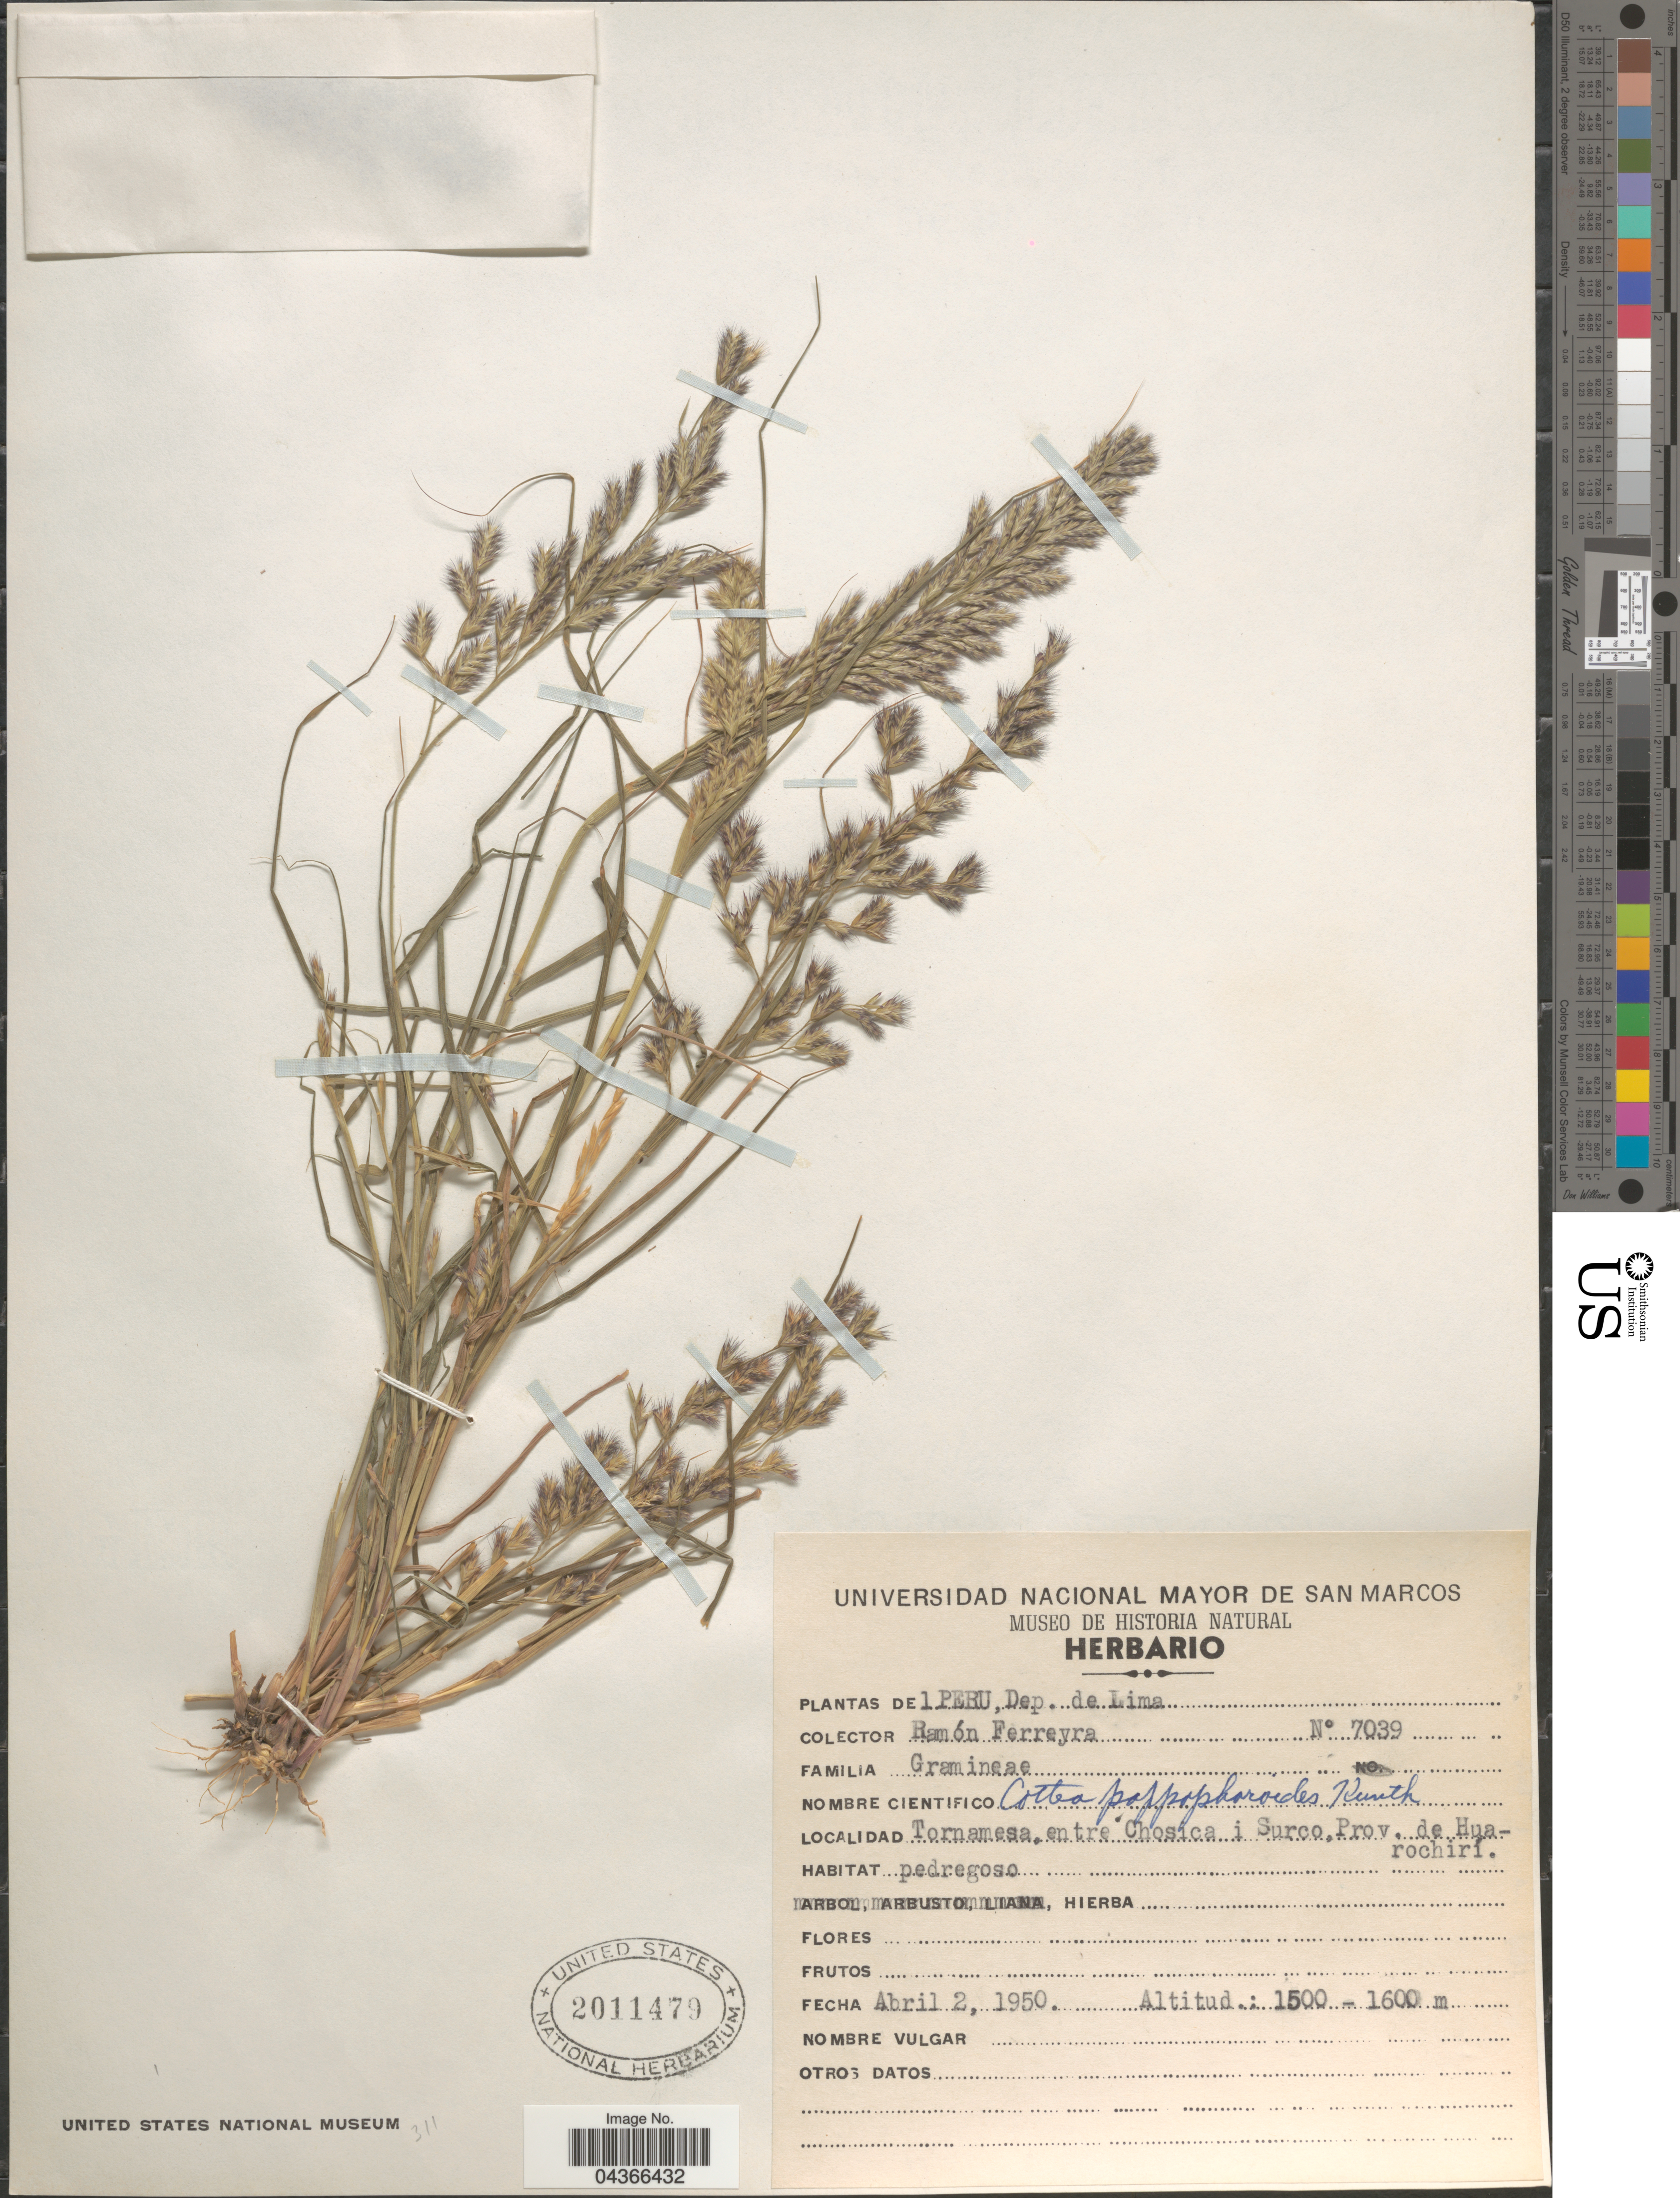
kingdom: Plantae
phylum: Tracheophyta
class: Liliopsida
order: Poales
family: Poaceae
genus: Cottea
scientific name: Cottea pappophoroides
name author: Kunth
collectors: R. A. Ferreyra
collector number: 7039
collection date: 1950-04-02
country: Peru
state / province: Lima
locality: Dep. de Lima. Tornamesa, entre Chosica i Surco, Prov. de Huarochirí.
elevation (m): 1500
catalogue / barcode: US 2011479